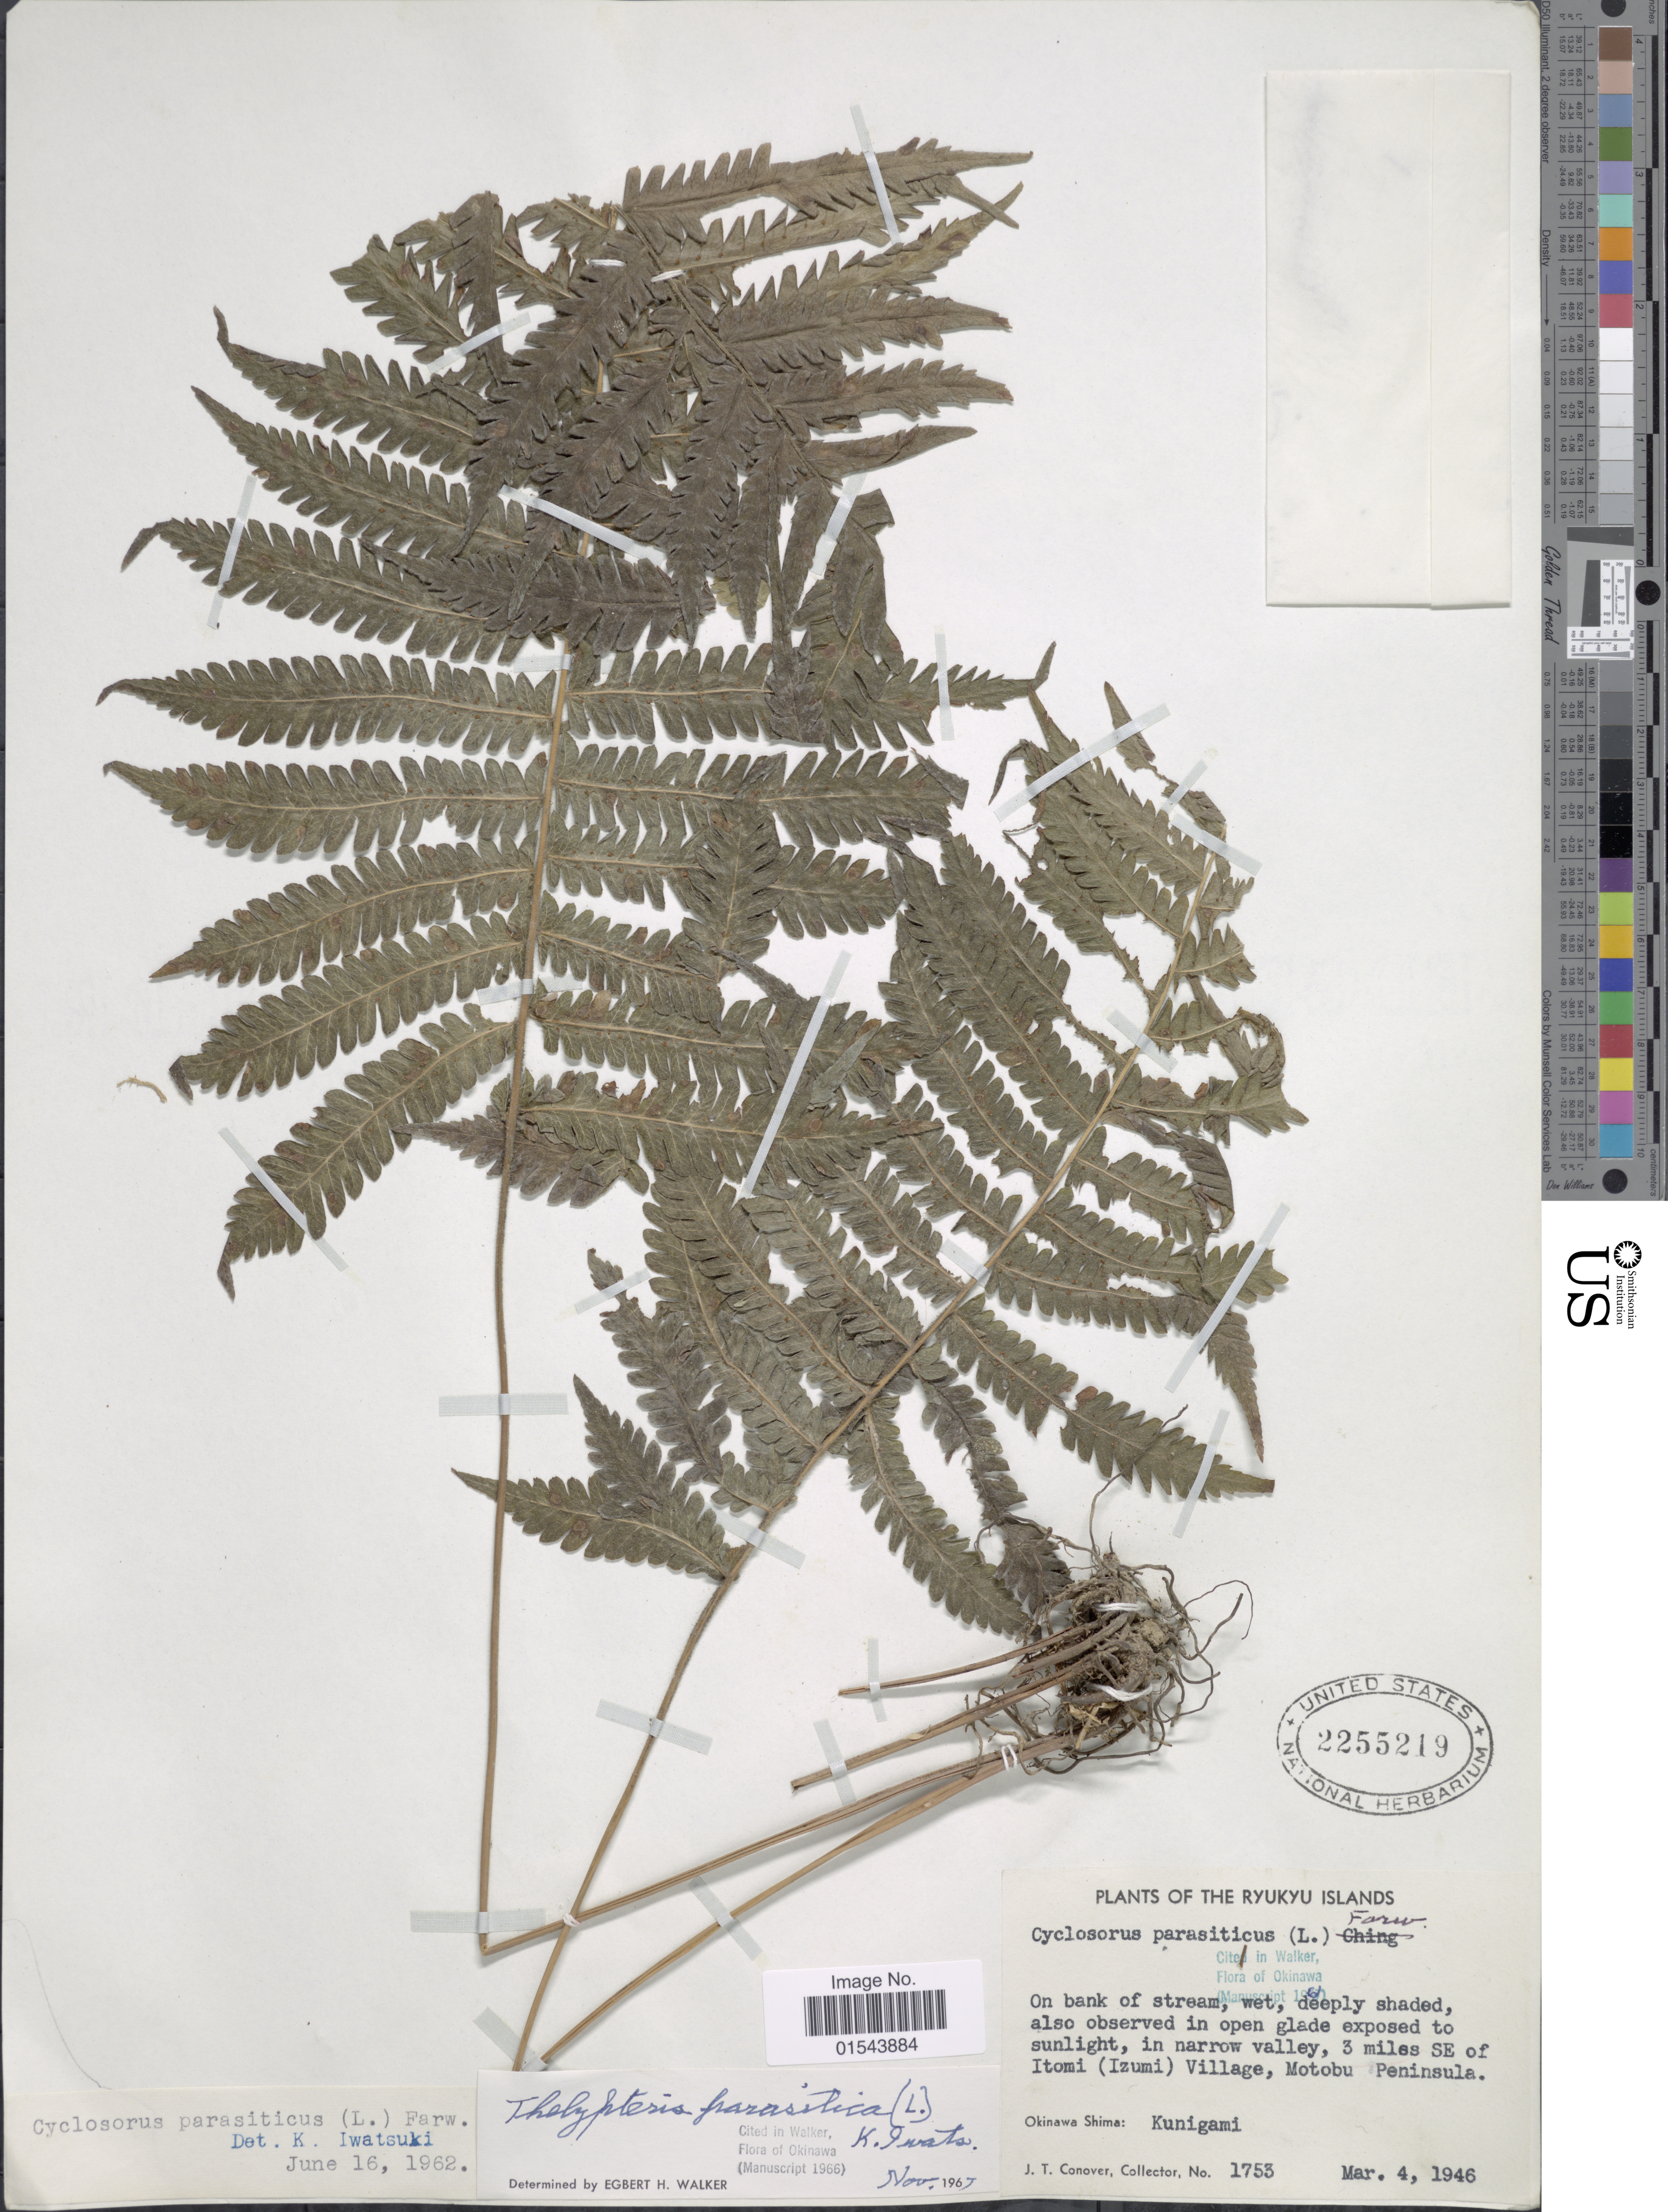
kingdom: Plantae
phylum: Tracheophyta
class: Polypodiopsida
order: Polypodiales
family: Thelypteridaceae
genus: Christella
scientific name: Christella parasitica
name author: (L.) H. Lév.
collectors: J. T. Conover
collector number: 1753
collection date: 1946-03-04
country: Japan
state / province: Okinawa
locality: The Ryukyu Islands. In narrow valley, 3 miles SE of Itomi (Izumi) Village, Motobu Peninsula. Okinawa Shima: Kunigami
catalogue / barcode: US 2255219